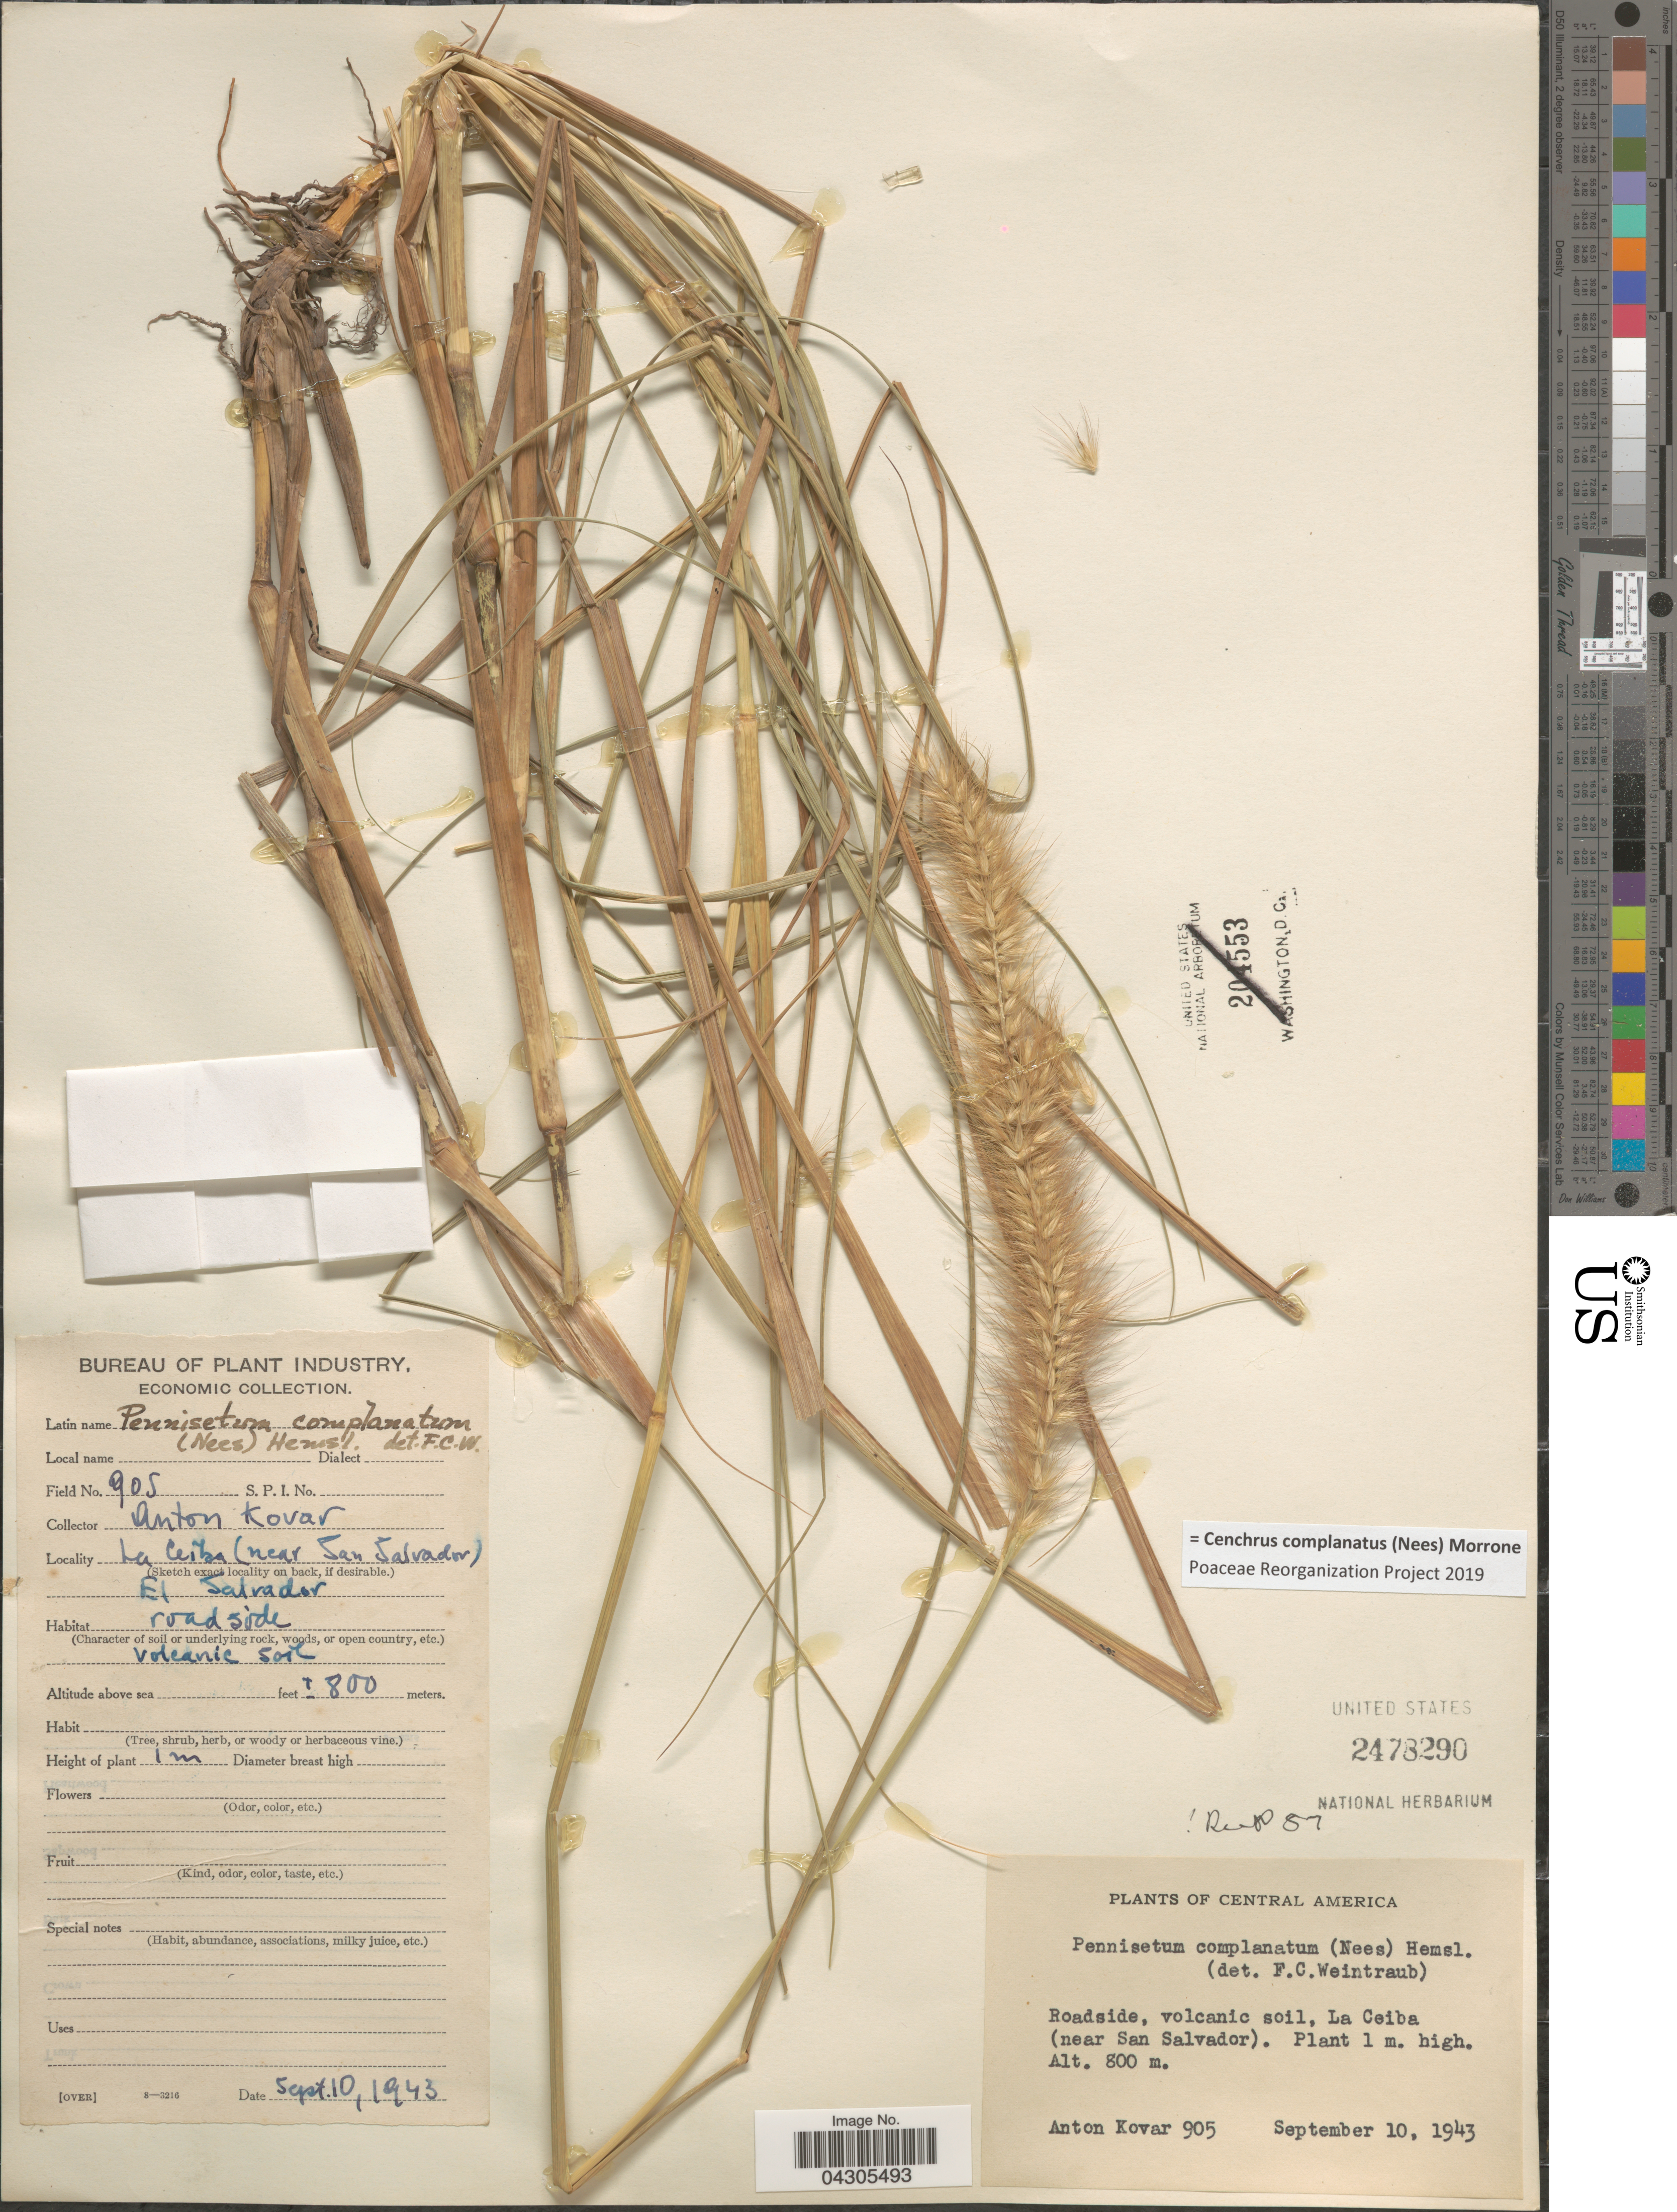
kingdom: Plantae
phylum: Tracheophyta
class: Liliopsida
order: Poales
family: Poaceae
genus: Cenchrus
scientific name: Cenchrus complanatus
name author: (Nees) Morrone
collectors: A. Kovar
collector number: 905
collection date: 1943-09-10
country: El Salvador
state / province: San Salvador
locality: La Ceiba (near San Salvador). Roadside, volcanic soil, La Ceiba (near San Salvador).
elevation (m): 800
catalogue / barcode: US 2478290